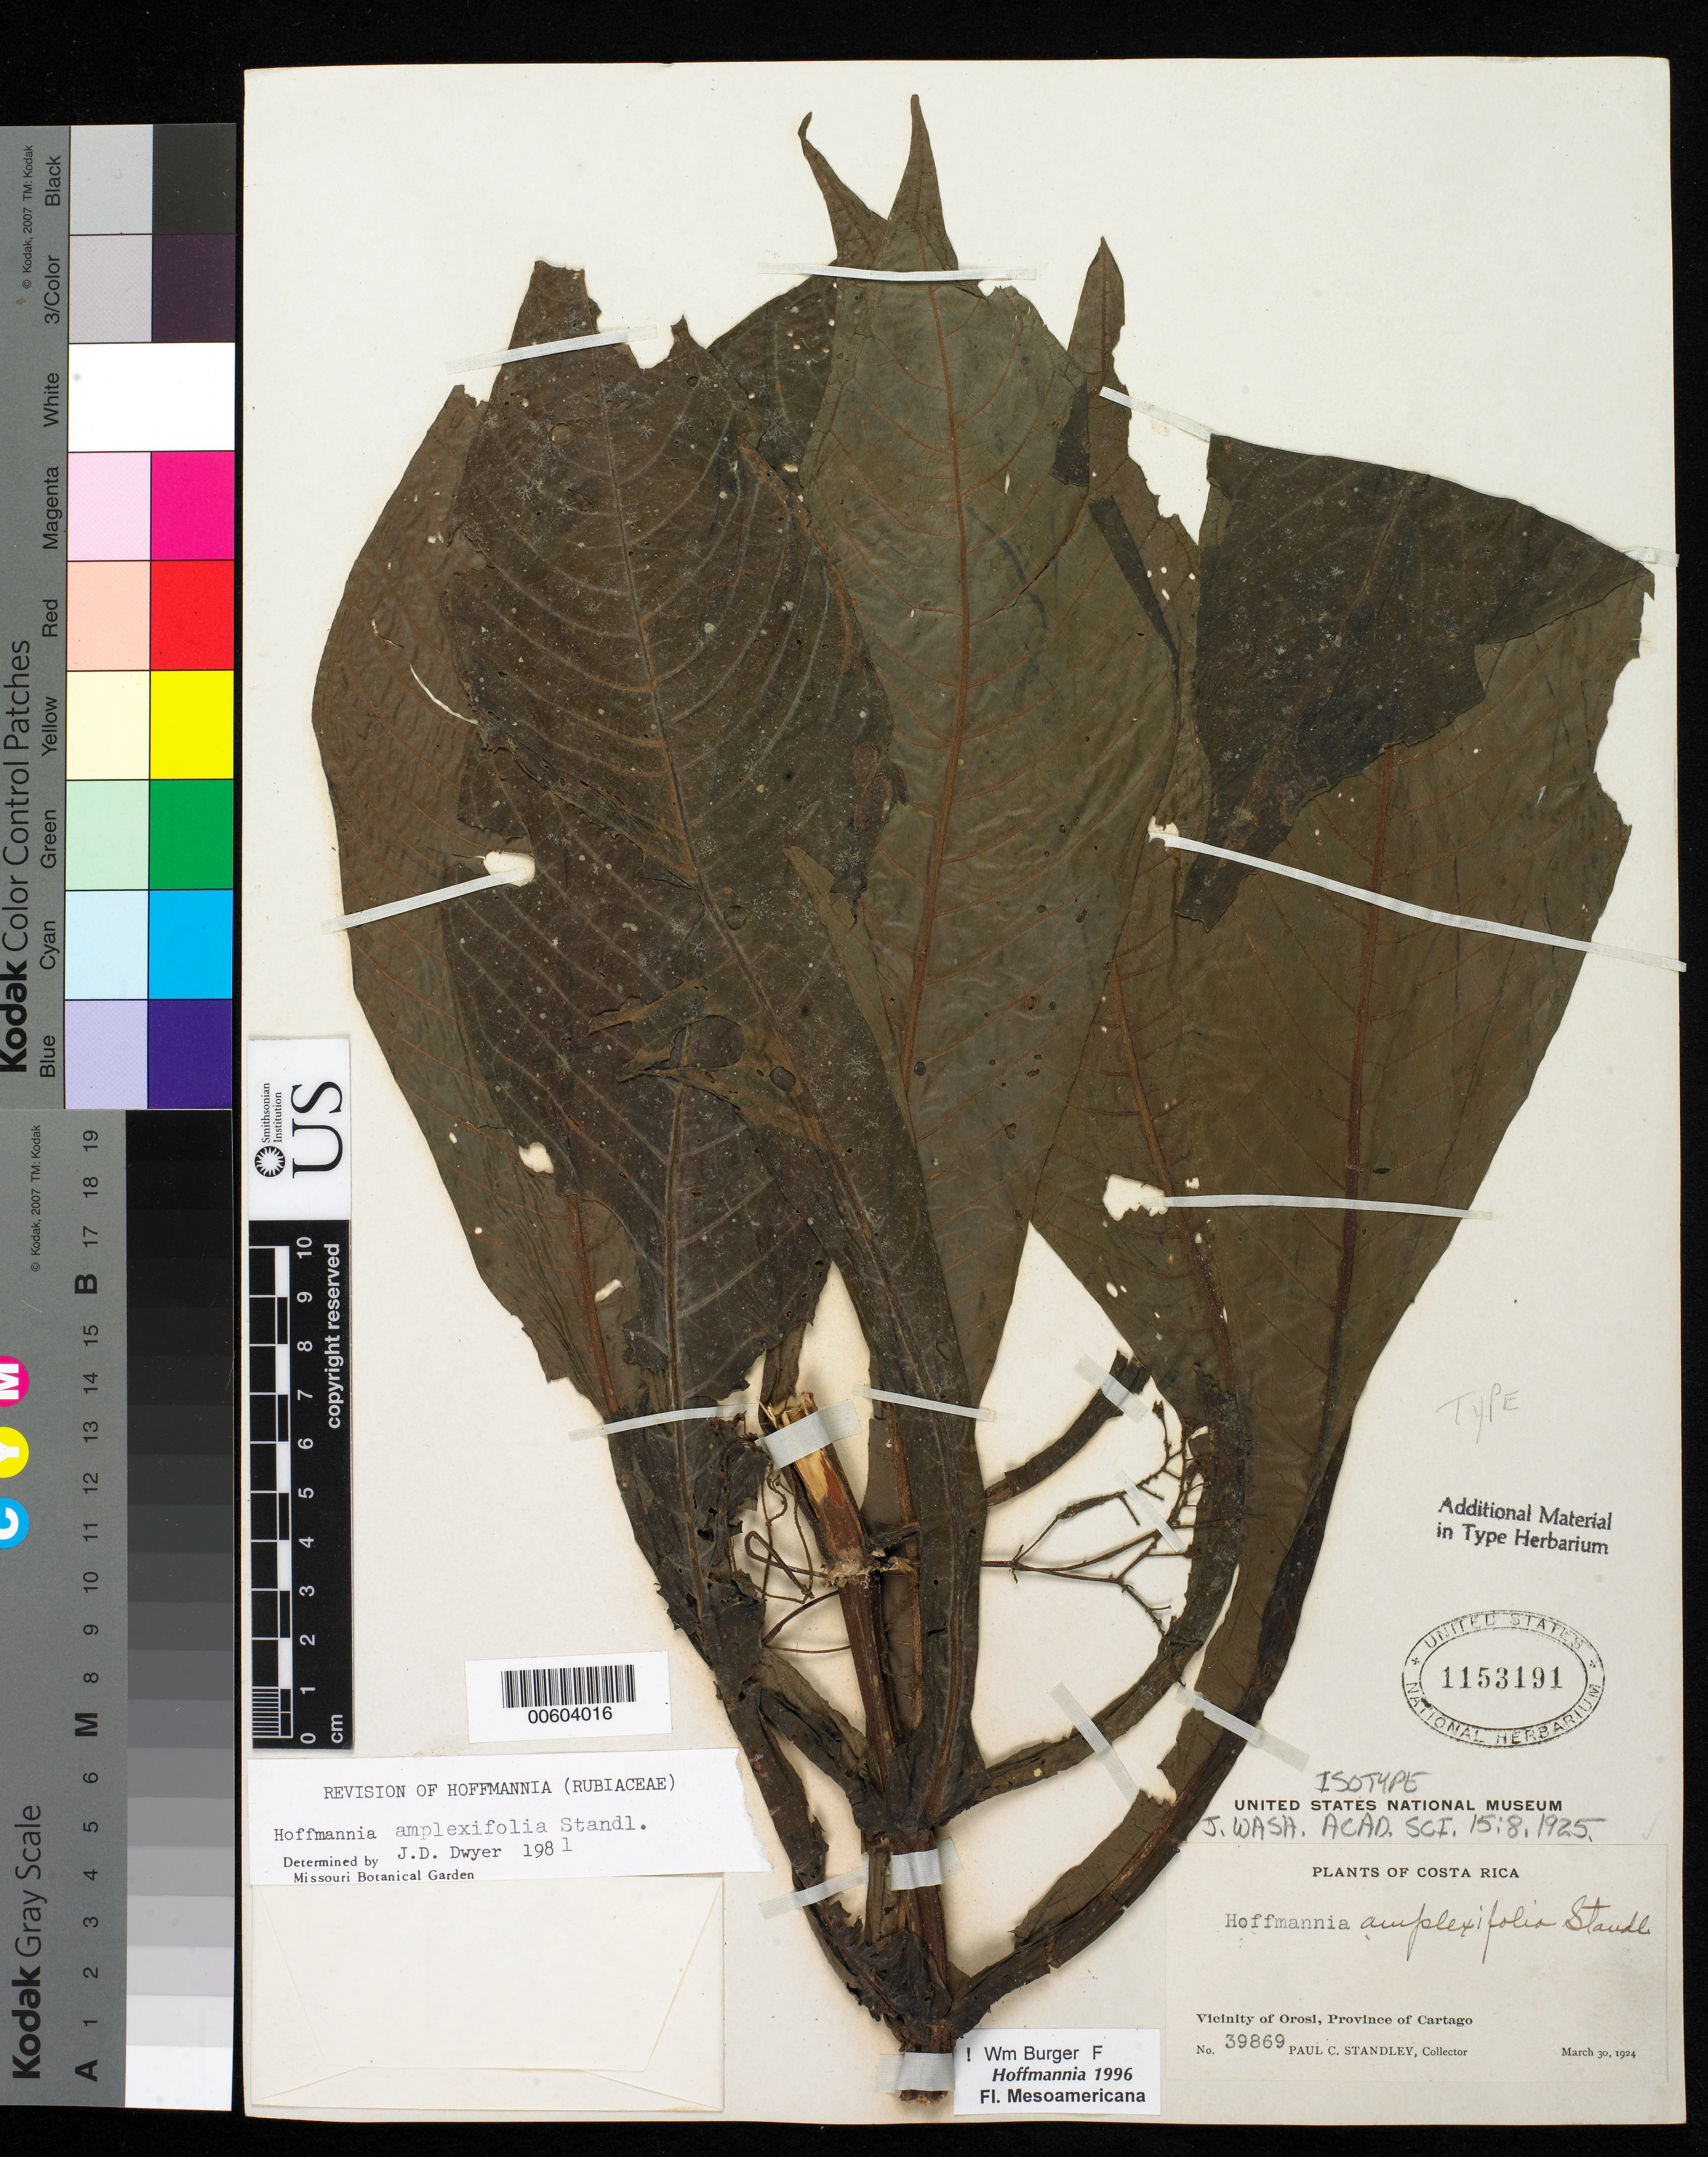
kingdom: Plantae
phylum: Tracheophyta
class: Magnoliopsida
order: Gentianales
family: Rubiaceae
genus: Hoffmannia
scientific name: Hoffmannia amplexifolia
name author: Standl.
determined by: Dwyer, J. D., (MO), Missouri Botanical Garden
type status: Isotype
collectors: P. C. Standley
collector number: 39869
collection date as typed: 30 Mar 1924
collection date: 1924-03-30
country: Costa Rica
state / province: Cartago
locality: Vicinity of Orosi.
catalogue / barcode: US 1153191